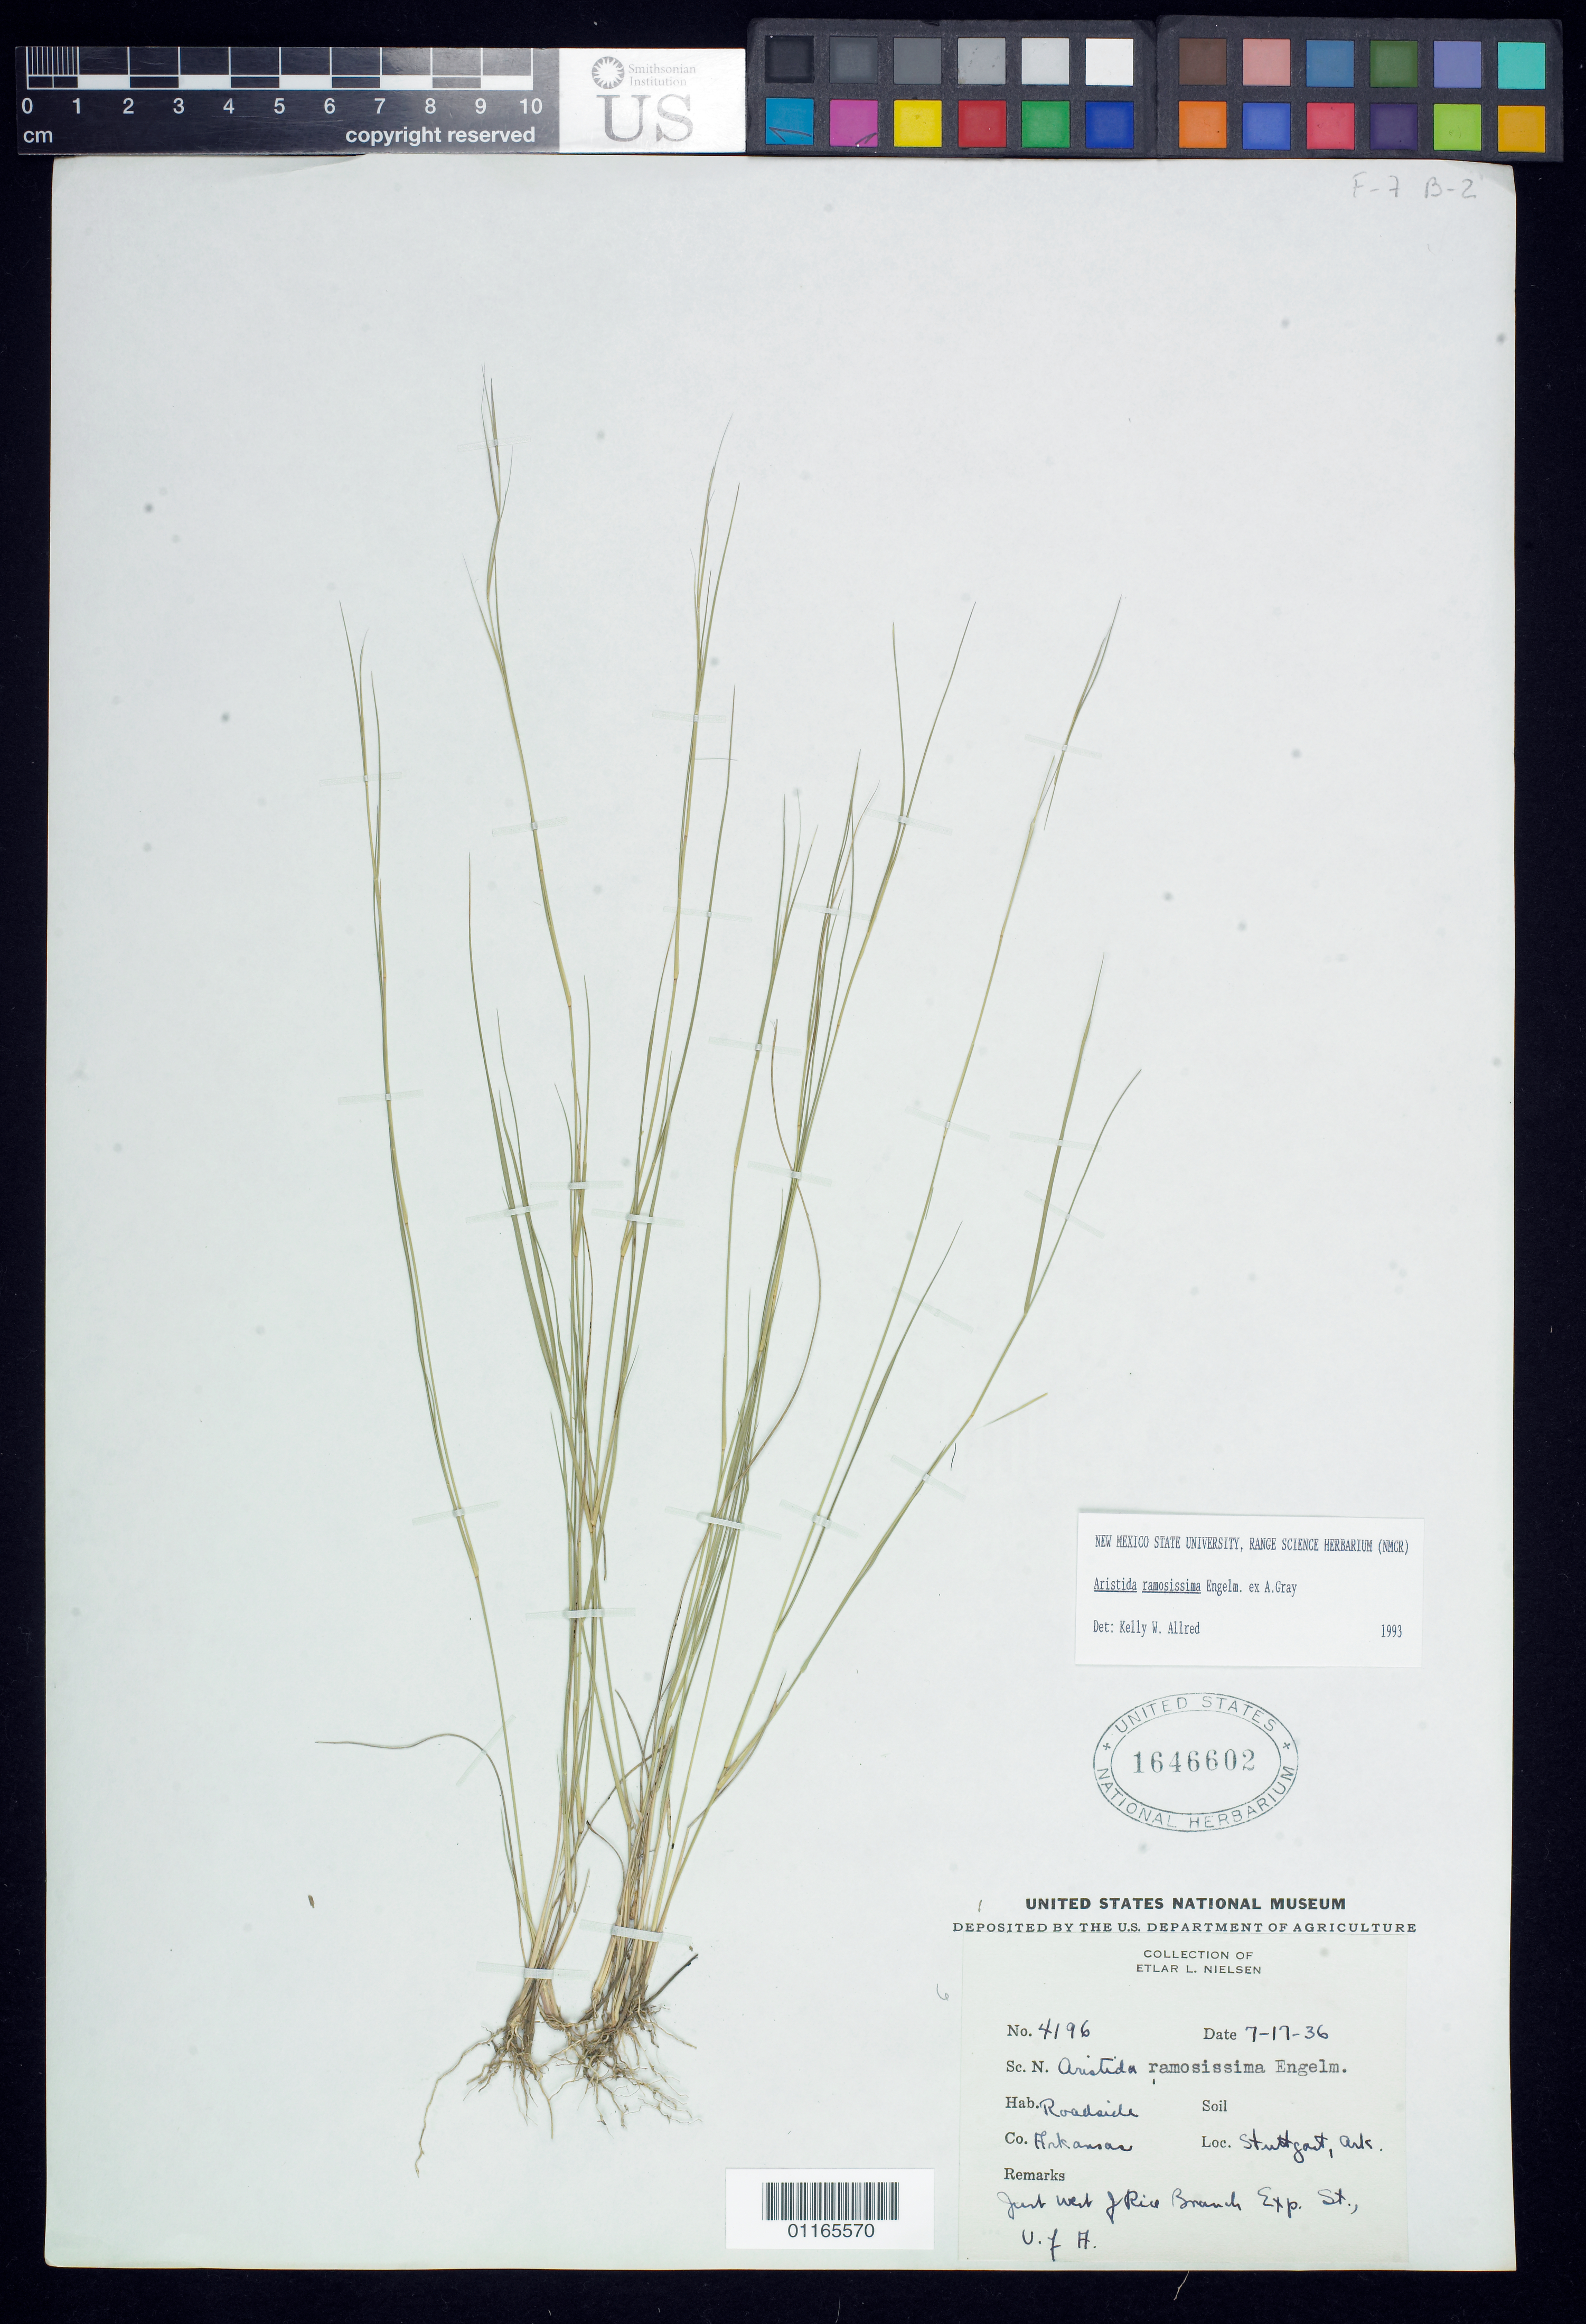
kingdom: Plantae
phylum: Tracheophyta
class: Liliopsida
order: Poales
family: Poaceae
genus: Aristida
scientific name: Aristida ramosissima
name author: Engelm. ex A. Gray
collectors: E. L. Nielsen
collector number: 4196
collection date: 1936-06-17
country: United States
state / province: Arkansas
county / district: Arkansas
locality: Stuttgart, Ark. Just west of Rice Branch Exp. St., U. of A.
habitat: Roadside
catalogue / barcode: US 1646602